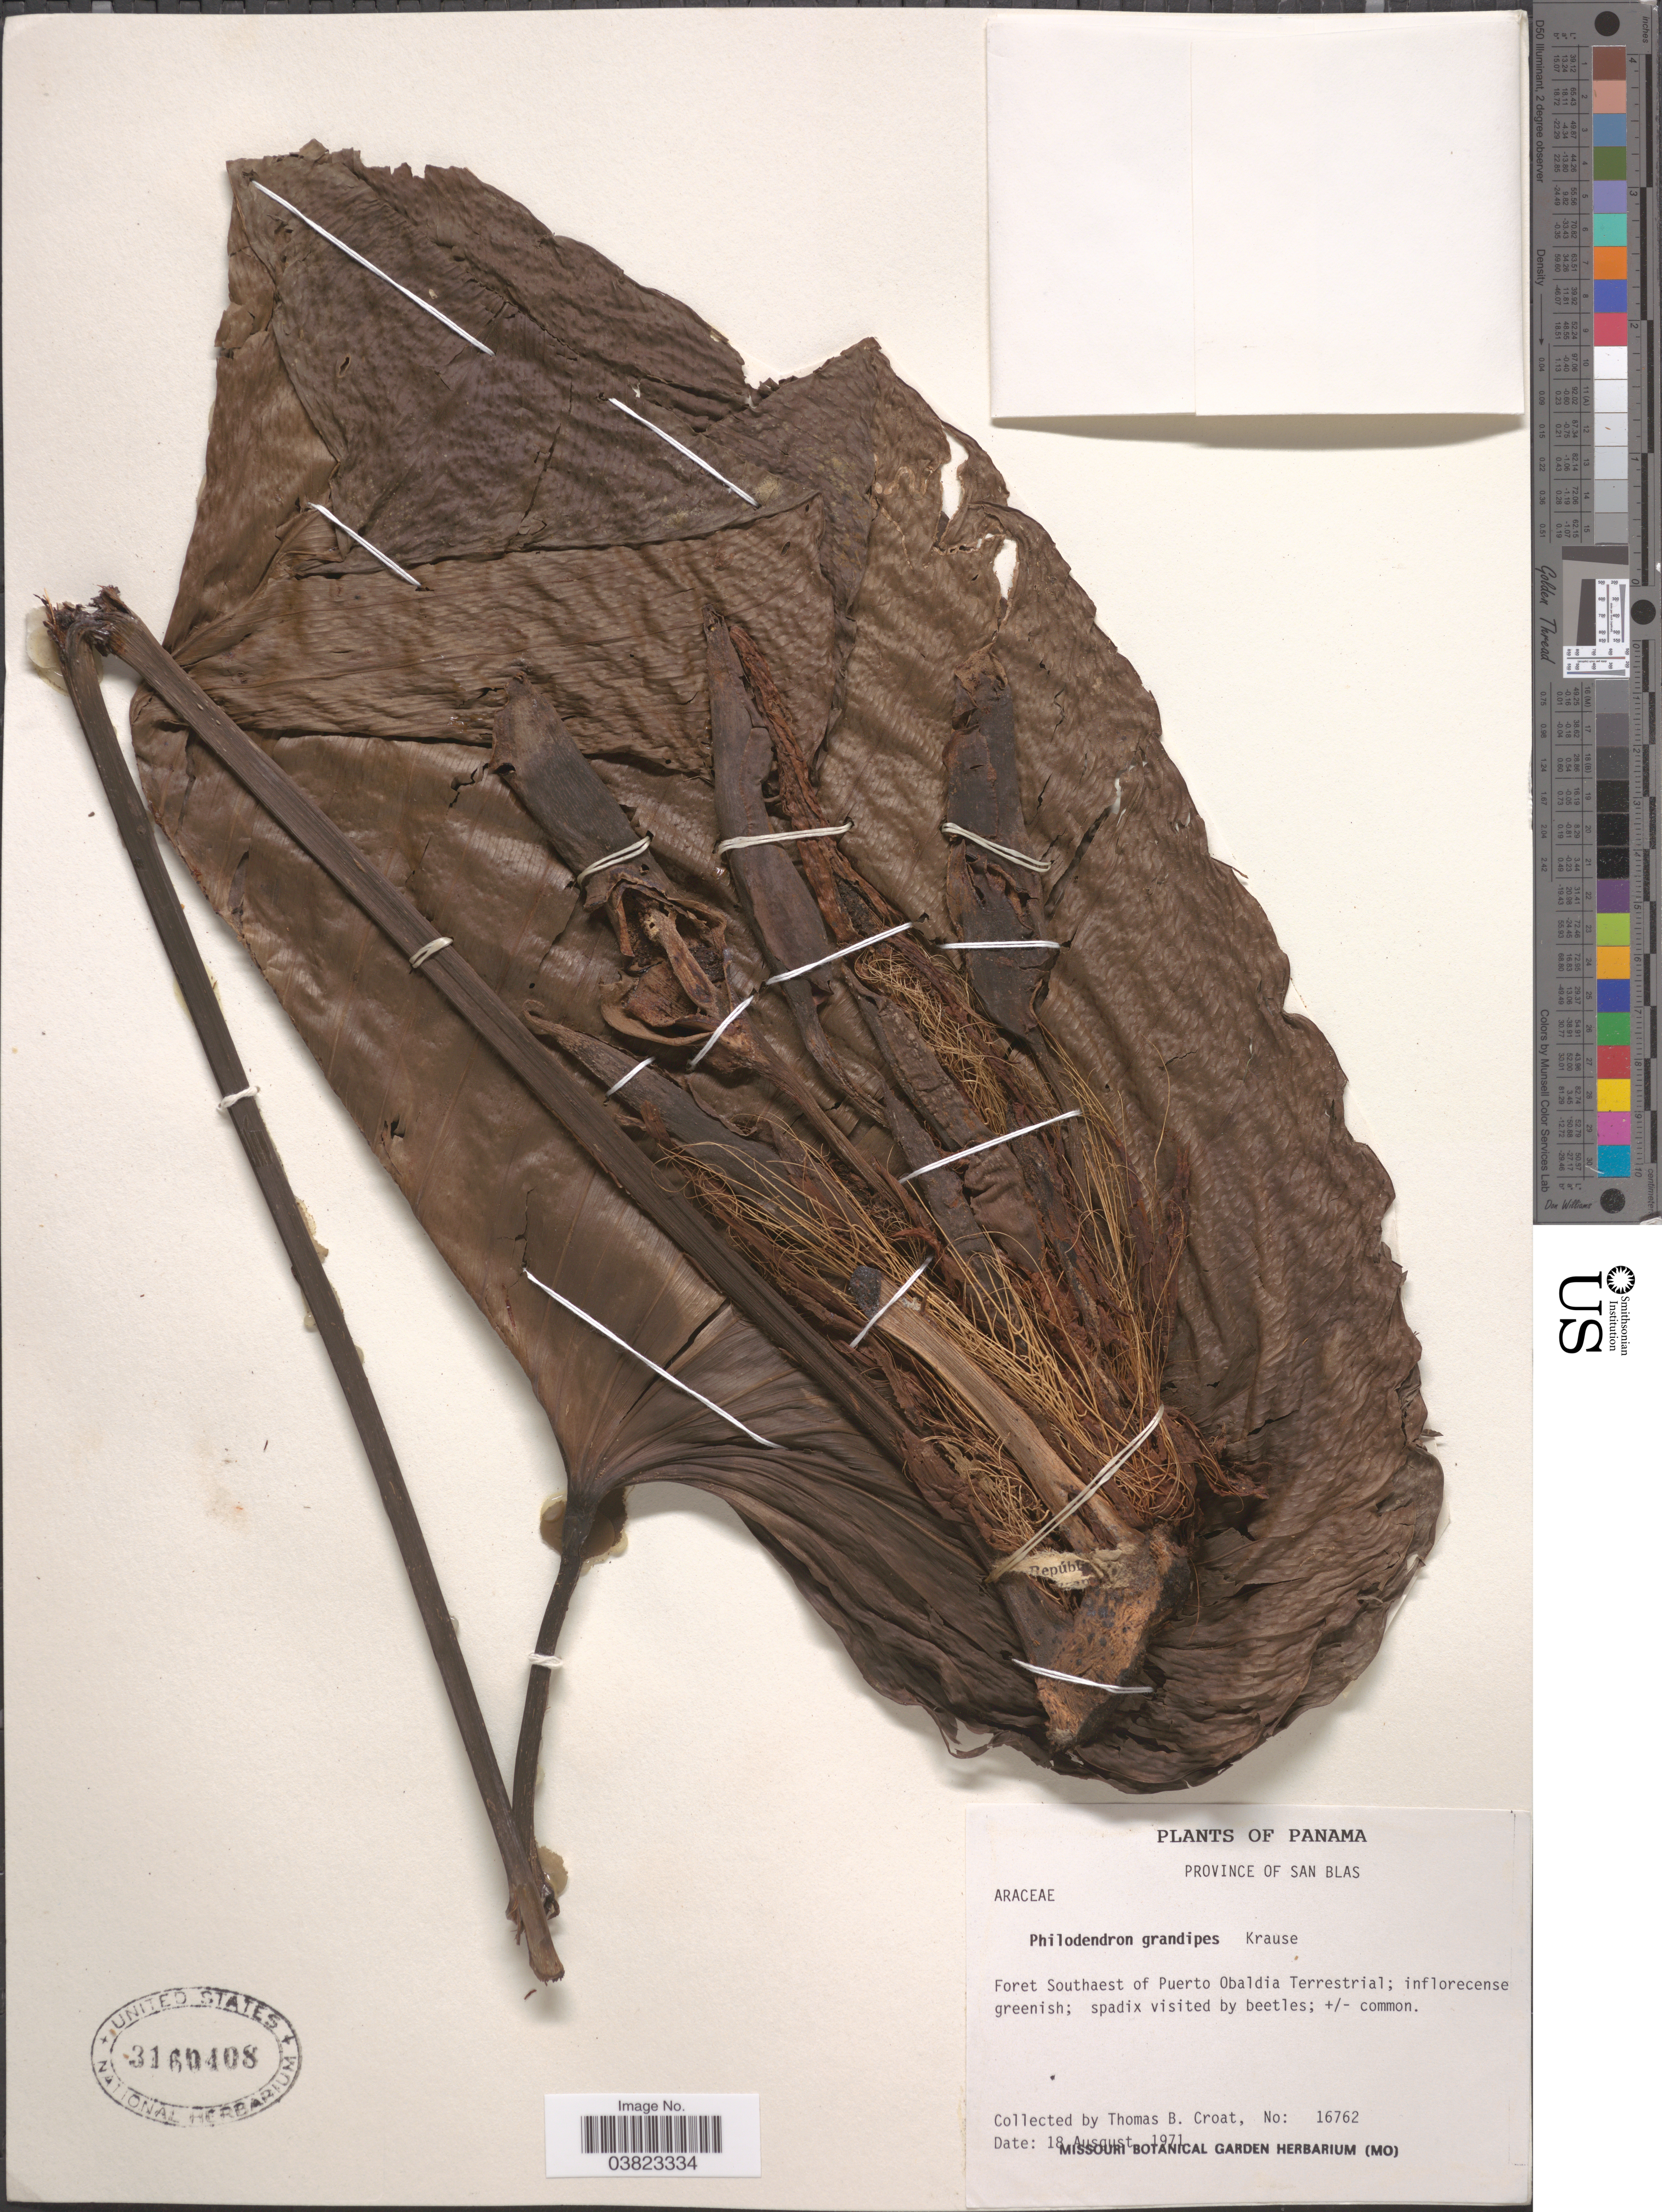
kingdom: Plantae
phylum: Tracheophyta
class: Liliopsida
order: Alismatales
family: Araceae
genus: Philodendron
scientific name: Philodendron grandipes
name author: K. Krause in Engl.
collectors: T. B. Croat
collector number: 16762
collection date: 1971-08-18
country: Panama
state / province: Kuna Yala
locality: Foret Southeast of Puerto Obaldia Terrestrial.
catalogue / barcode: US 3160408